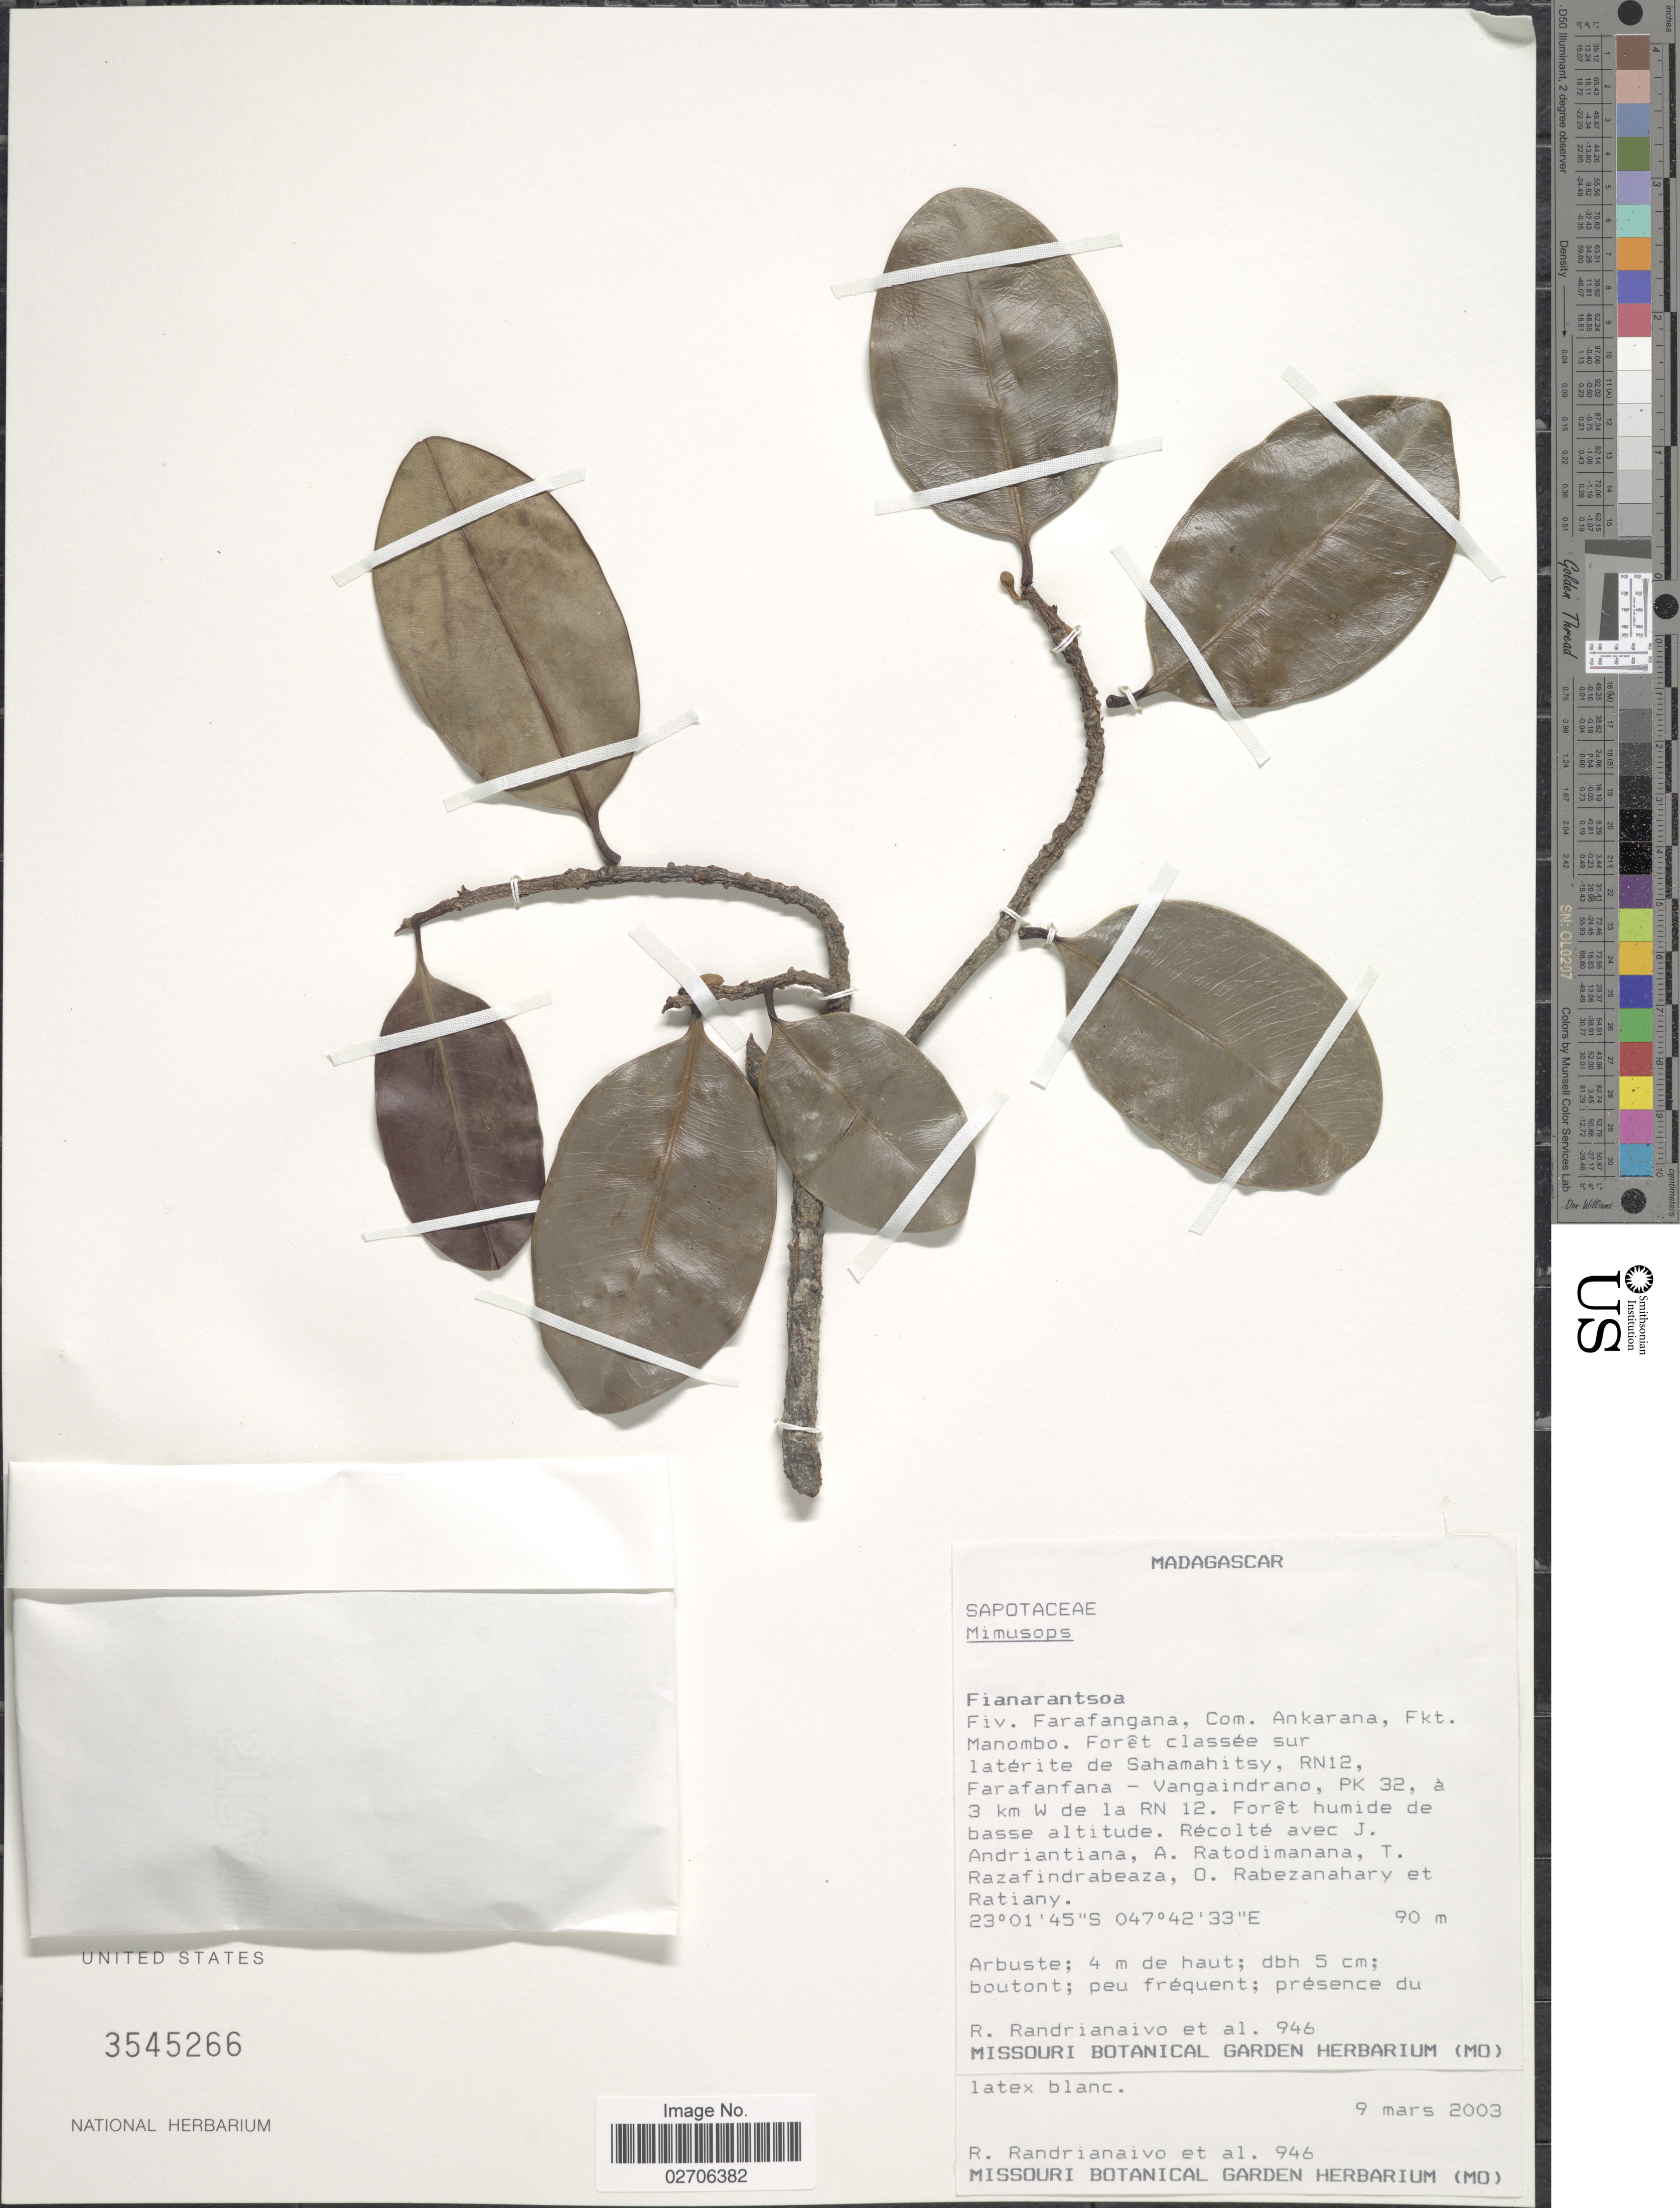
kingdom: Plantae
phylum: Tracheophyta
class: Magnoliopsida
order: Ericales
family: Sapotaceae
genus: Mimusops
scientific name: Mimusops sp.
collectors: R. Randrianaivo & et al.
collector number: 946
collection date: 2003-03-09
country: Madagascar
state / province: Atsimo-Atsinanana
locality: Fianarantsoa, Fiv. Farafanga, Com. Ankarana, Fkt. Manombo, Foret classee sur laterite de Sahamahitsy, RN12, Farafanafana - Vangaindrano, PK 32, a 3 km W de la RN 12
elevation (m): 90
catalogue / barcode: US 3545266